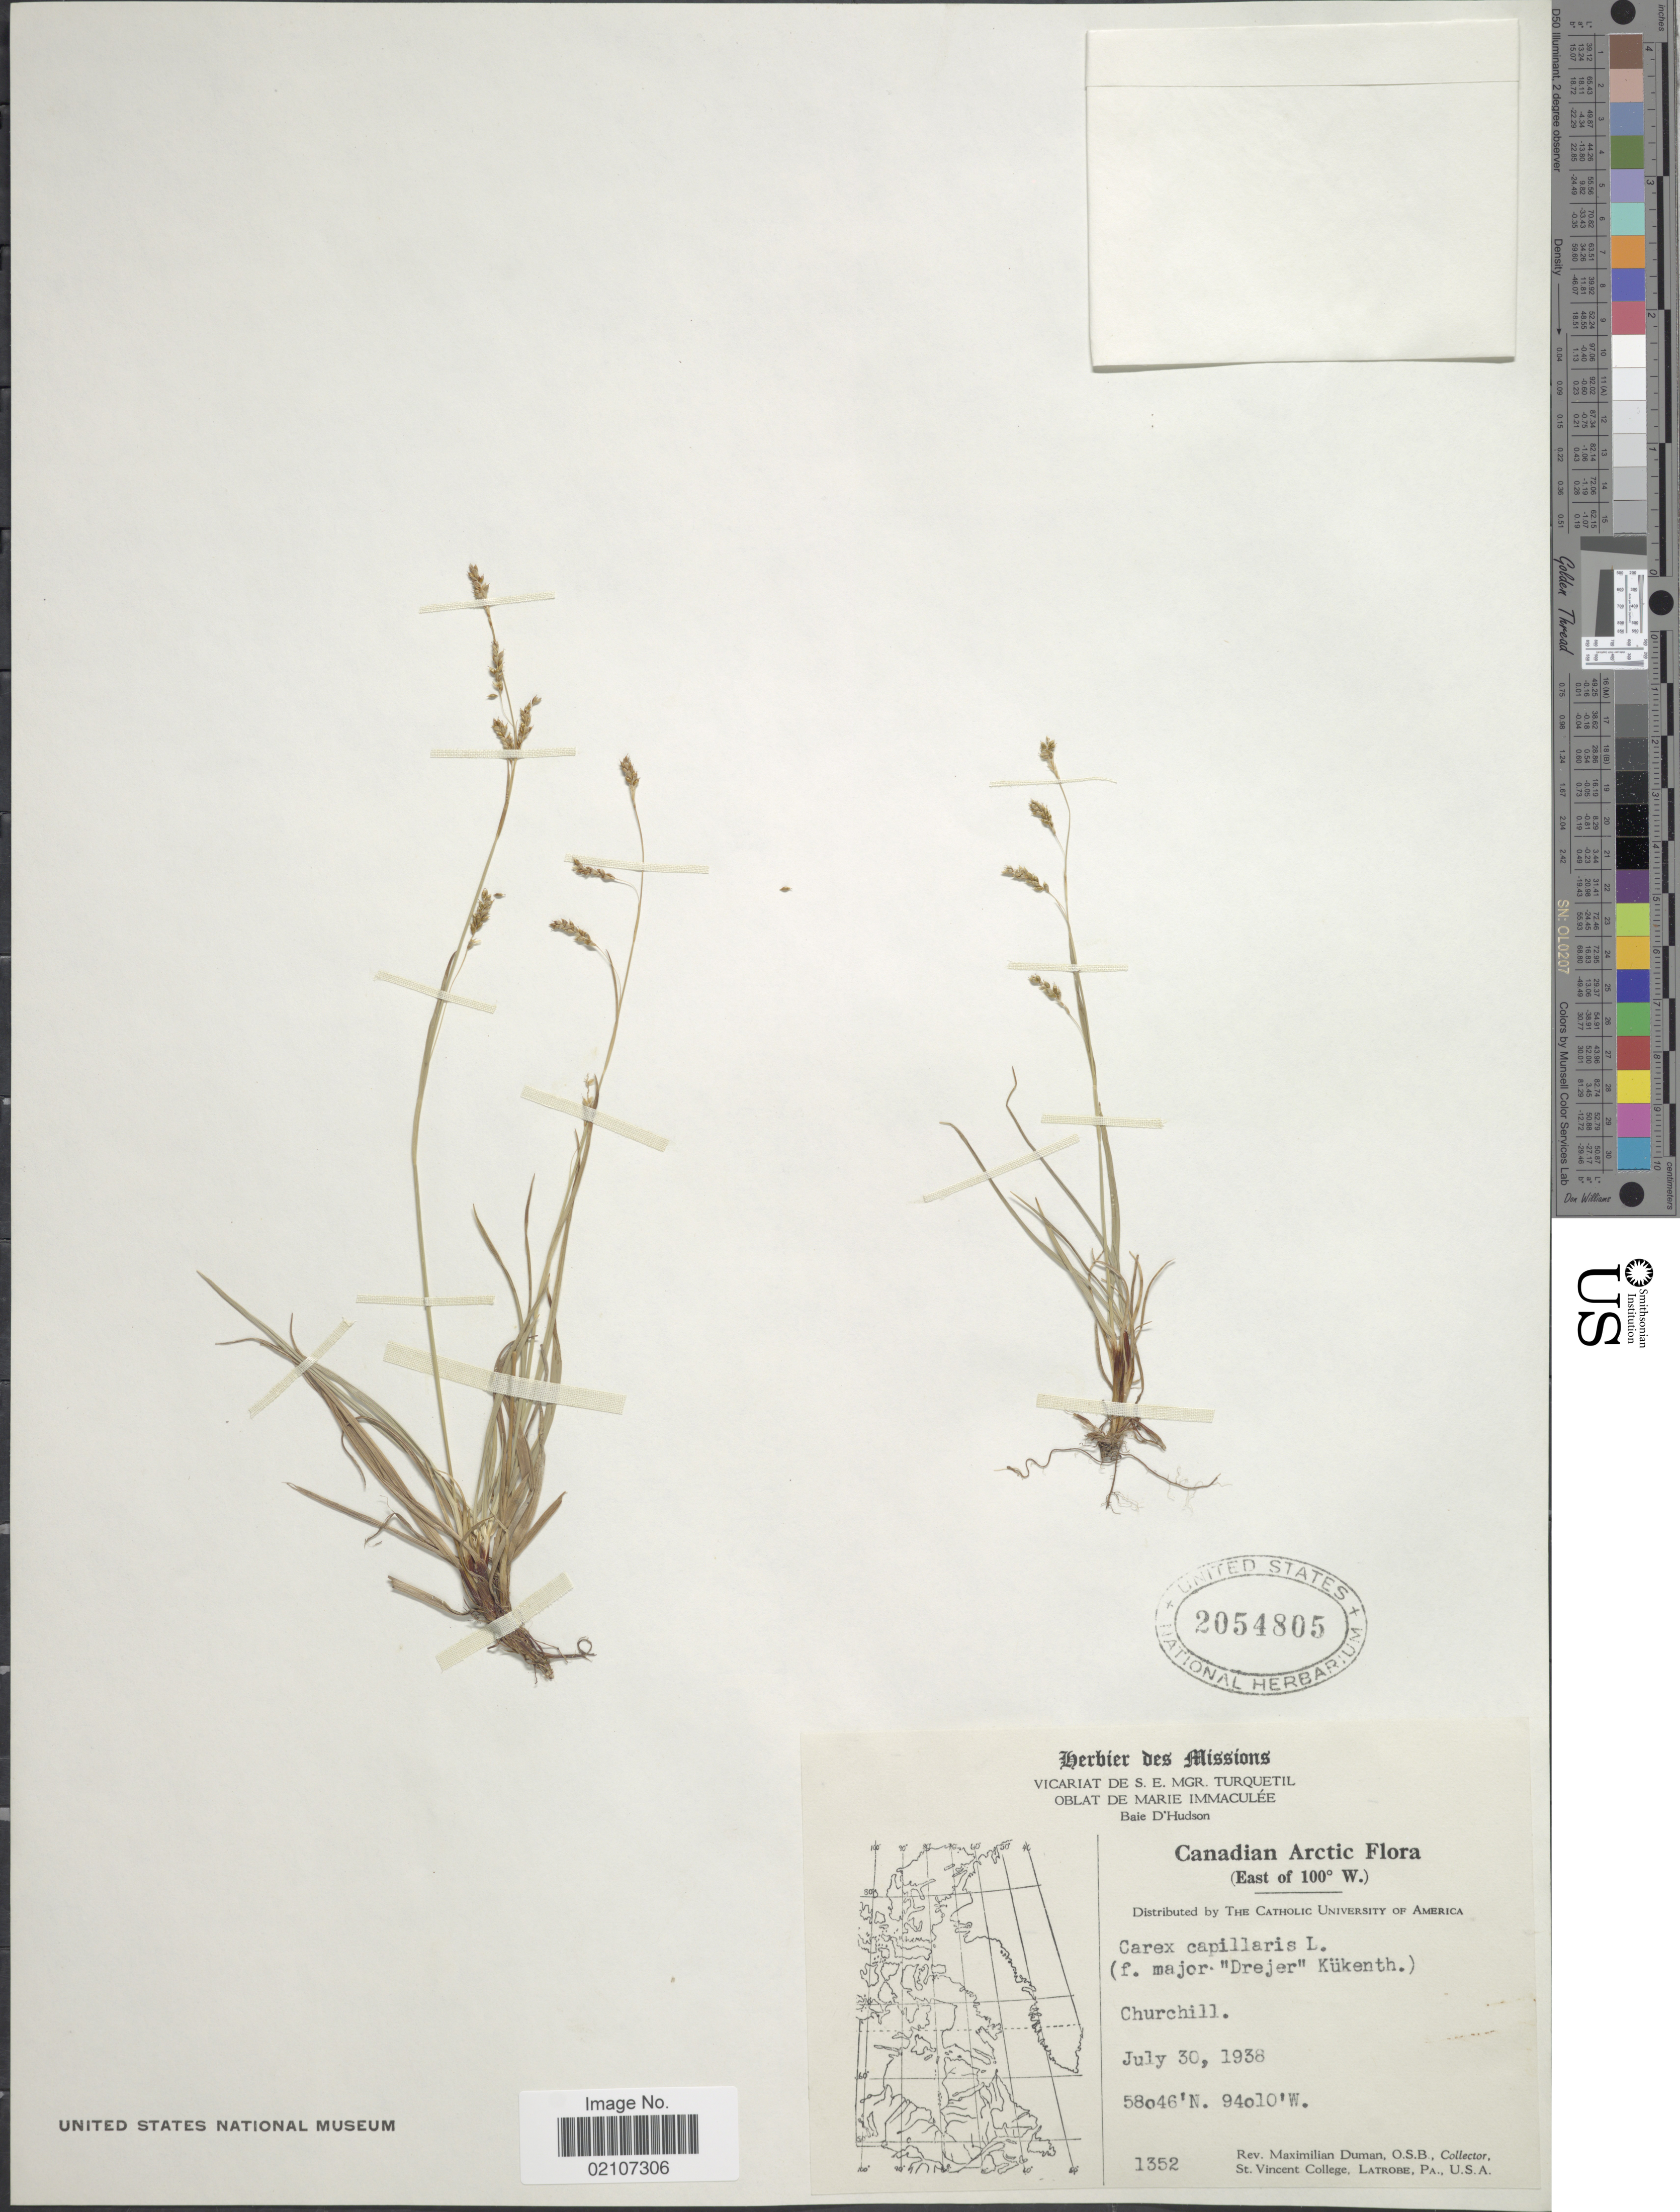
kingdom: Plantae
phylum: Tracheophyta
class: Liliopsida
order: Poales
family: Cyperaceae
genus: Carex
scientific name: Carex capillaris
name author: L.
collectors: M. Duman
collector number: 1352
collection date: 1938-07-30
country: Canada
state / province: Manitoba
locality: Canadian Arctic. (East of 100º W.) Churchill.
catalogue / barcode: US 2054805